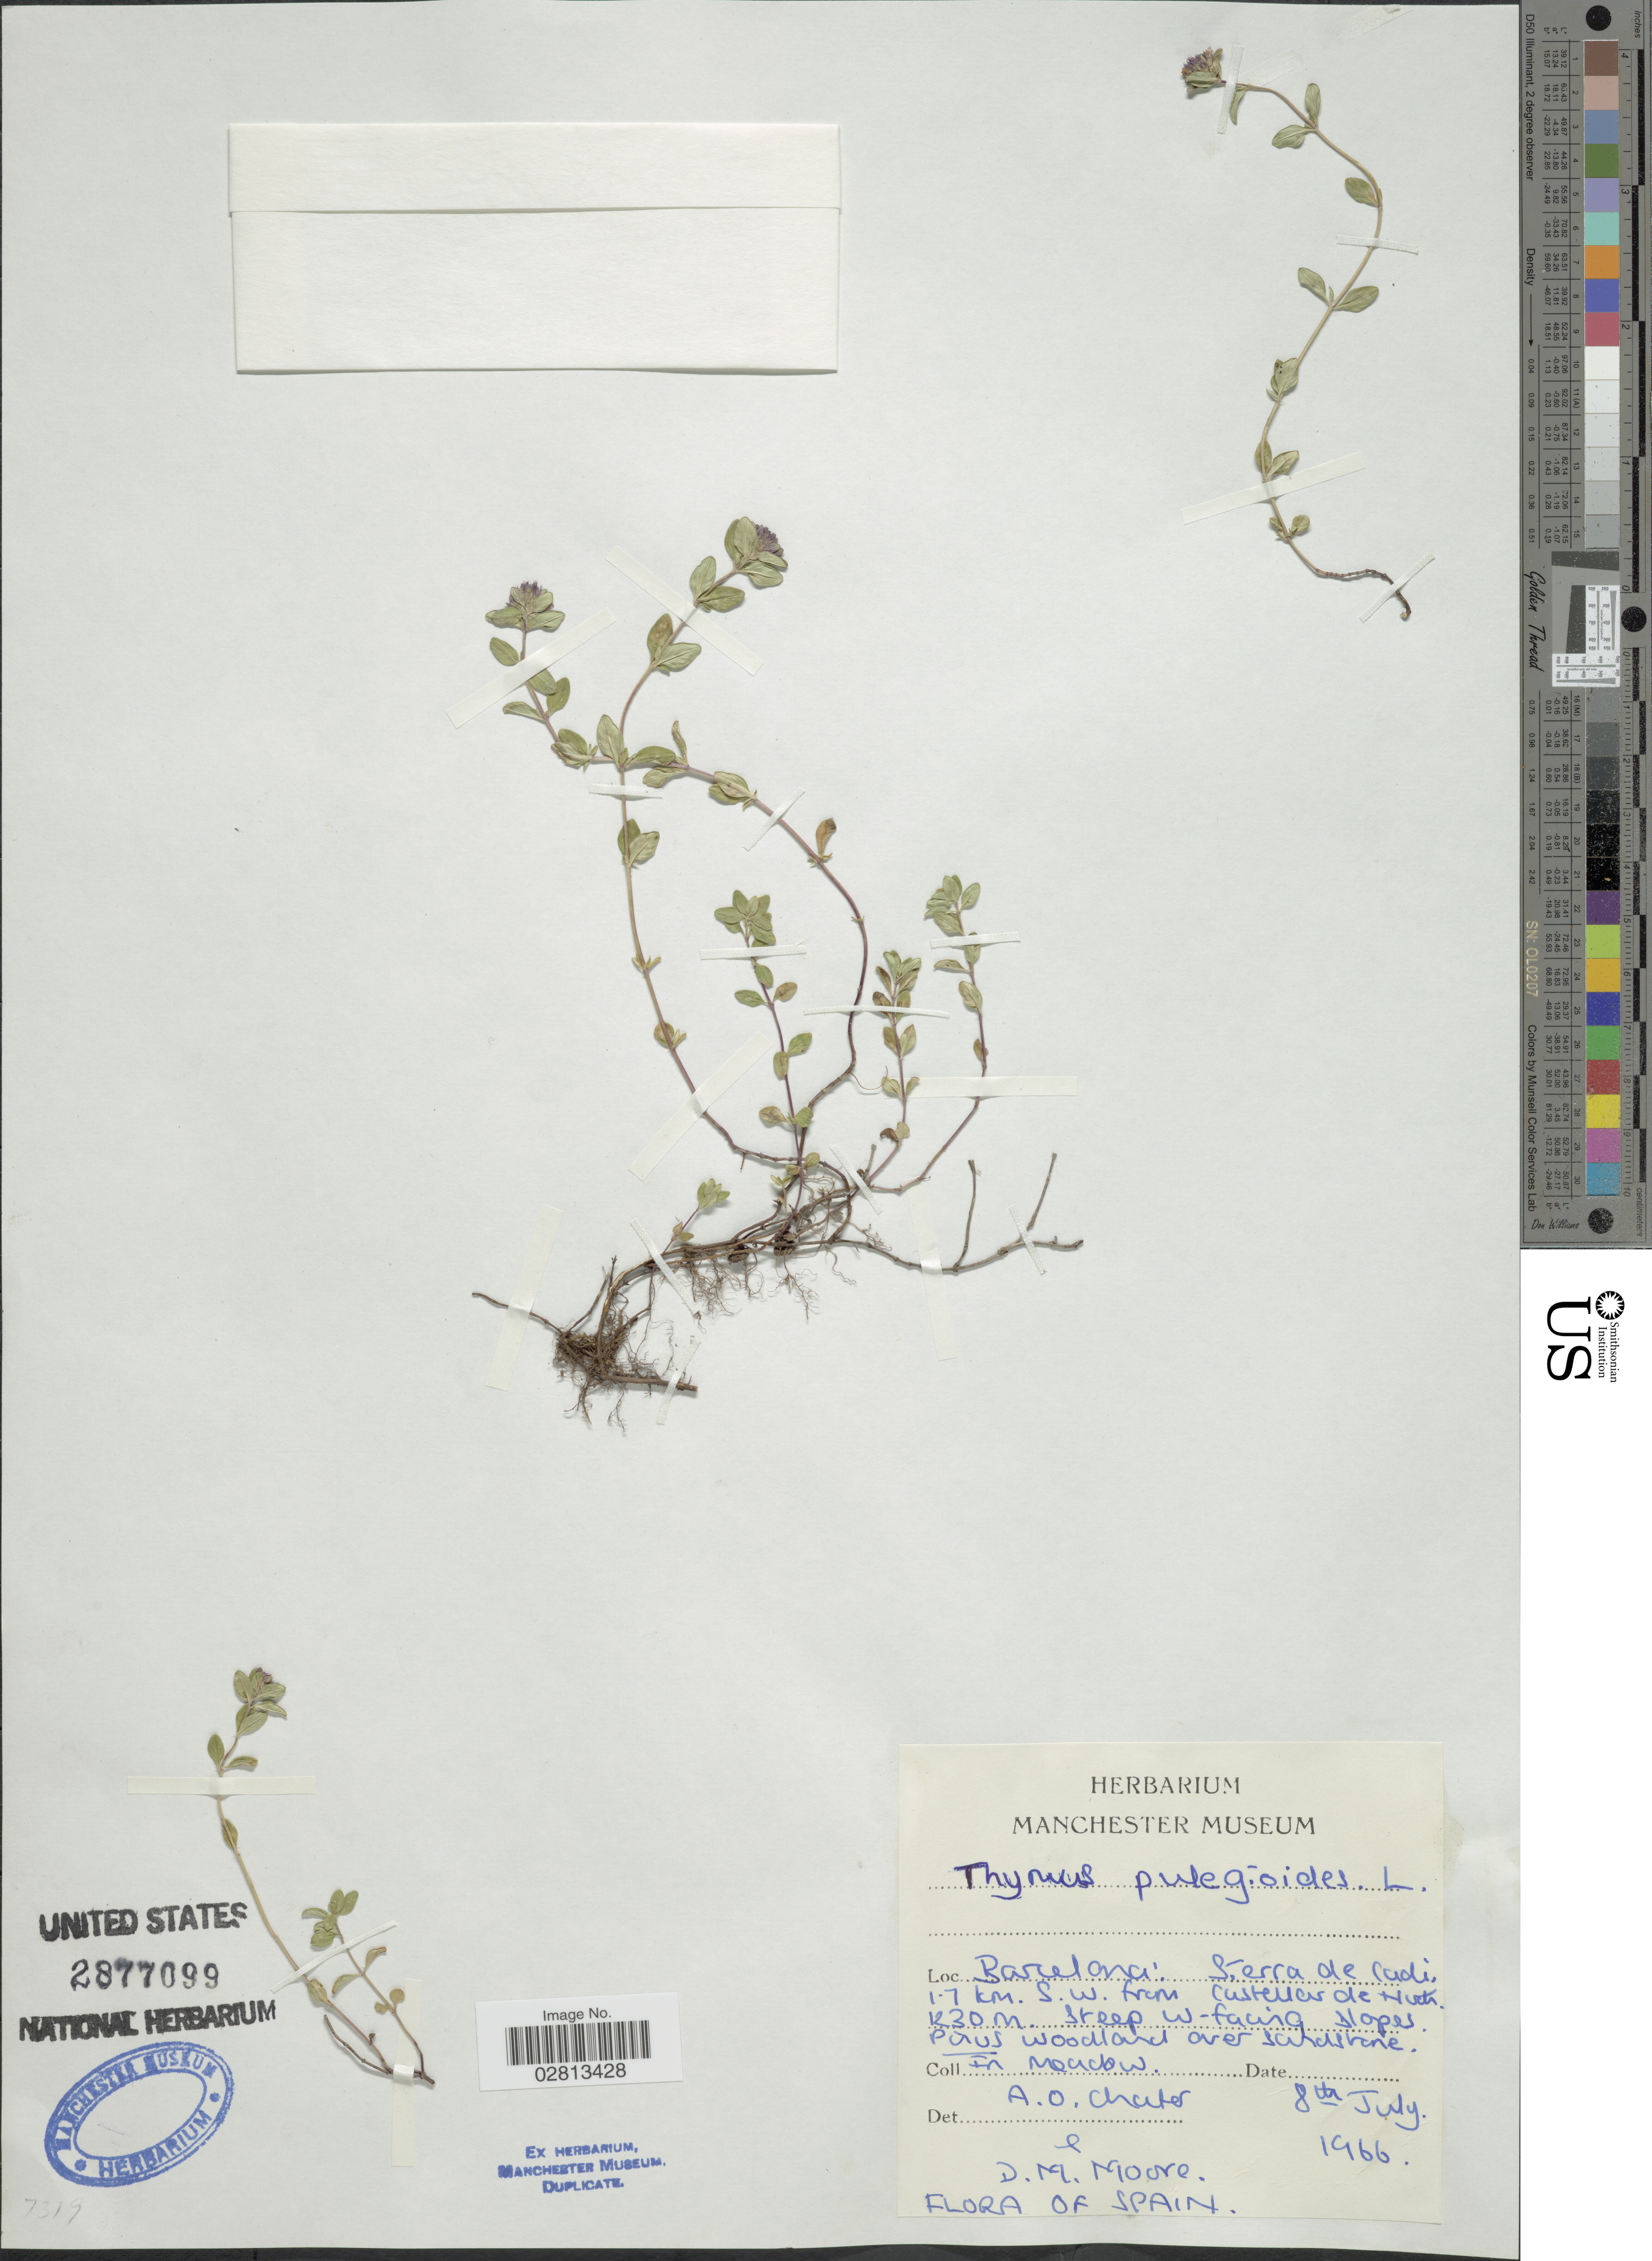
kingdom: Plantae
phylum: Tracheophyta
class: Magnoliopsida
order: Lamiales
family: Lamiaceae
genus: Thymus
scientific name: Thymus pulegioides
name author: L.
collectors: A. O. Chater & D. Moore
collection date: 1966-07-08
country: Spain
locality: Barcelona. Serra de Cadi 1-7 km S.W. from Castellar de n'Hug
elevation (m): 1230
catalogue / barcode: US 2877099